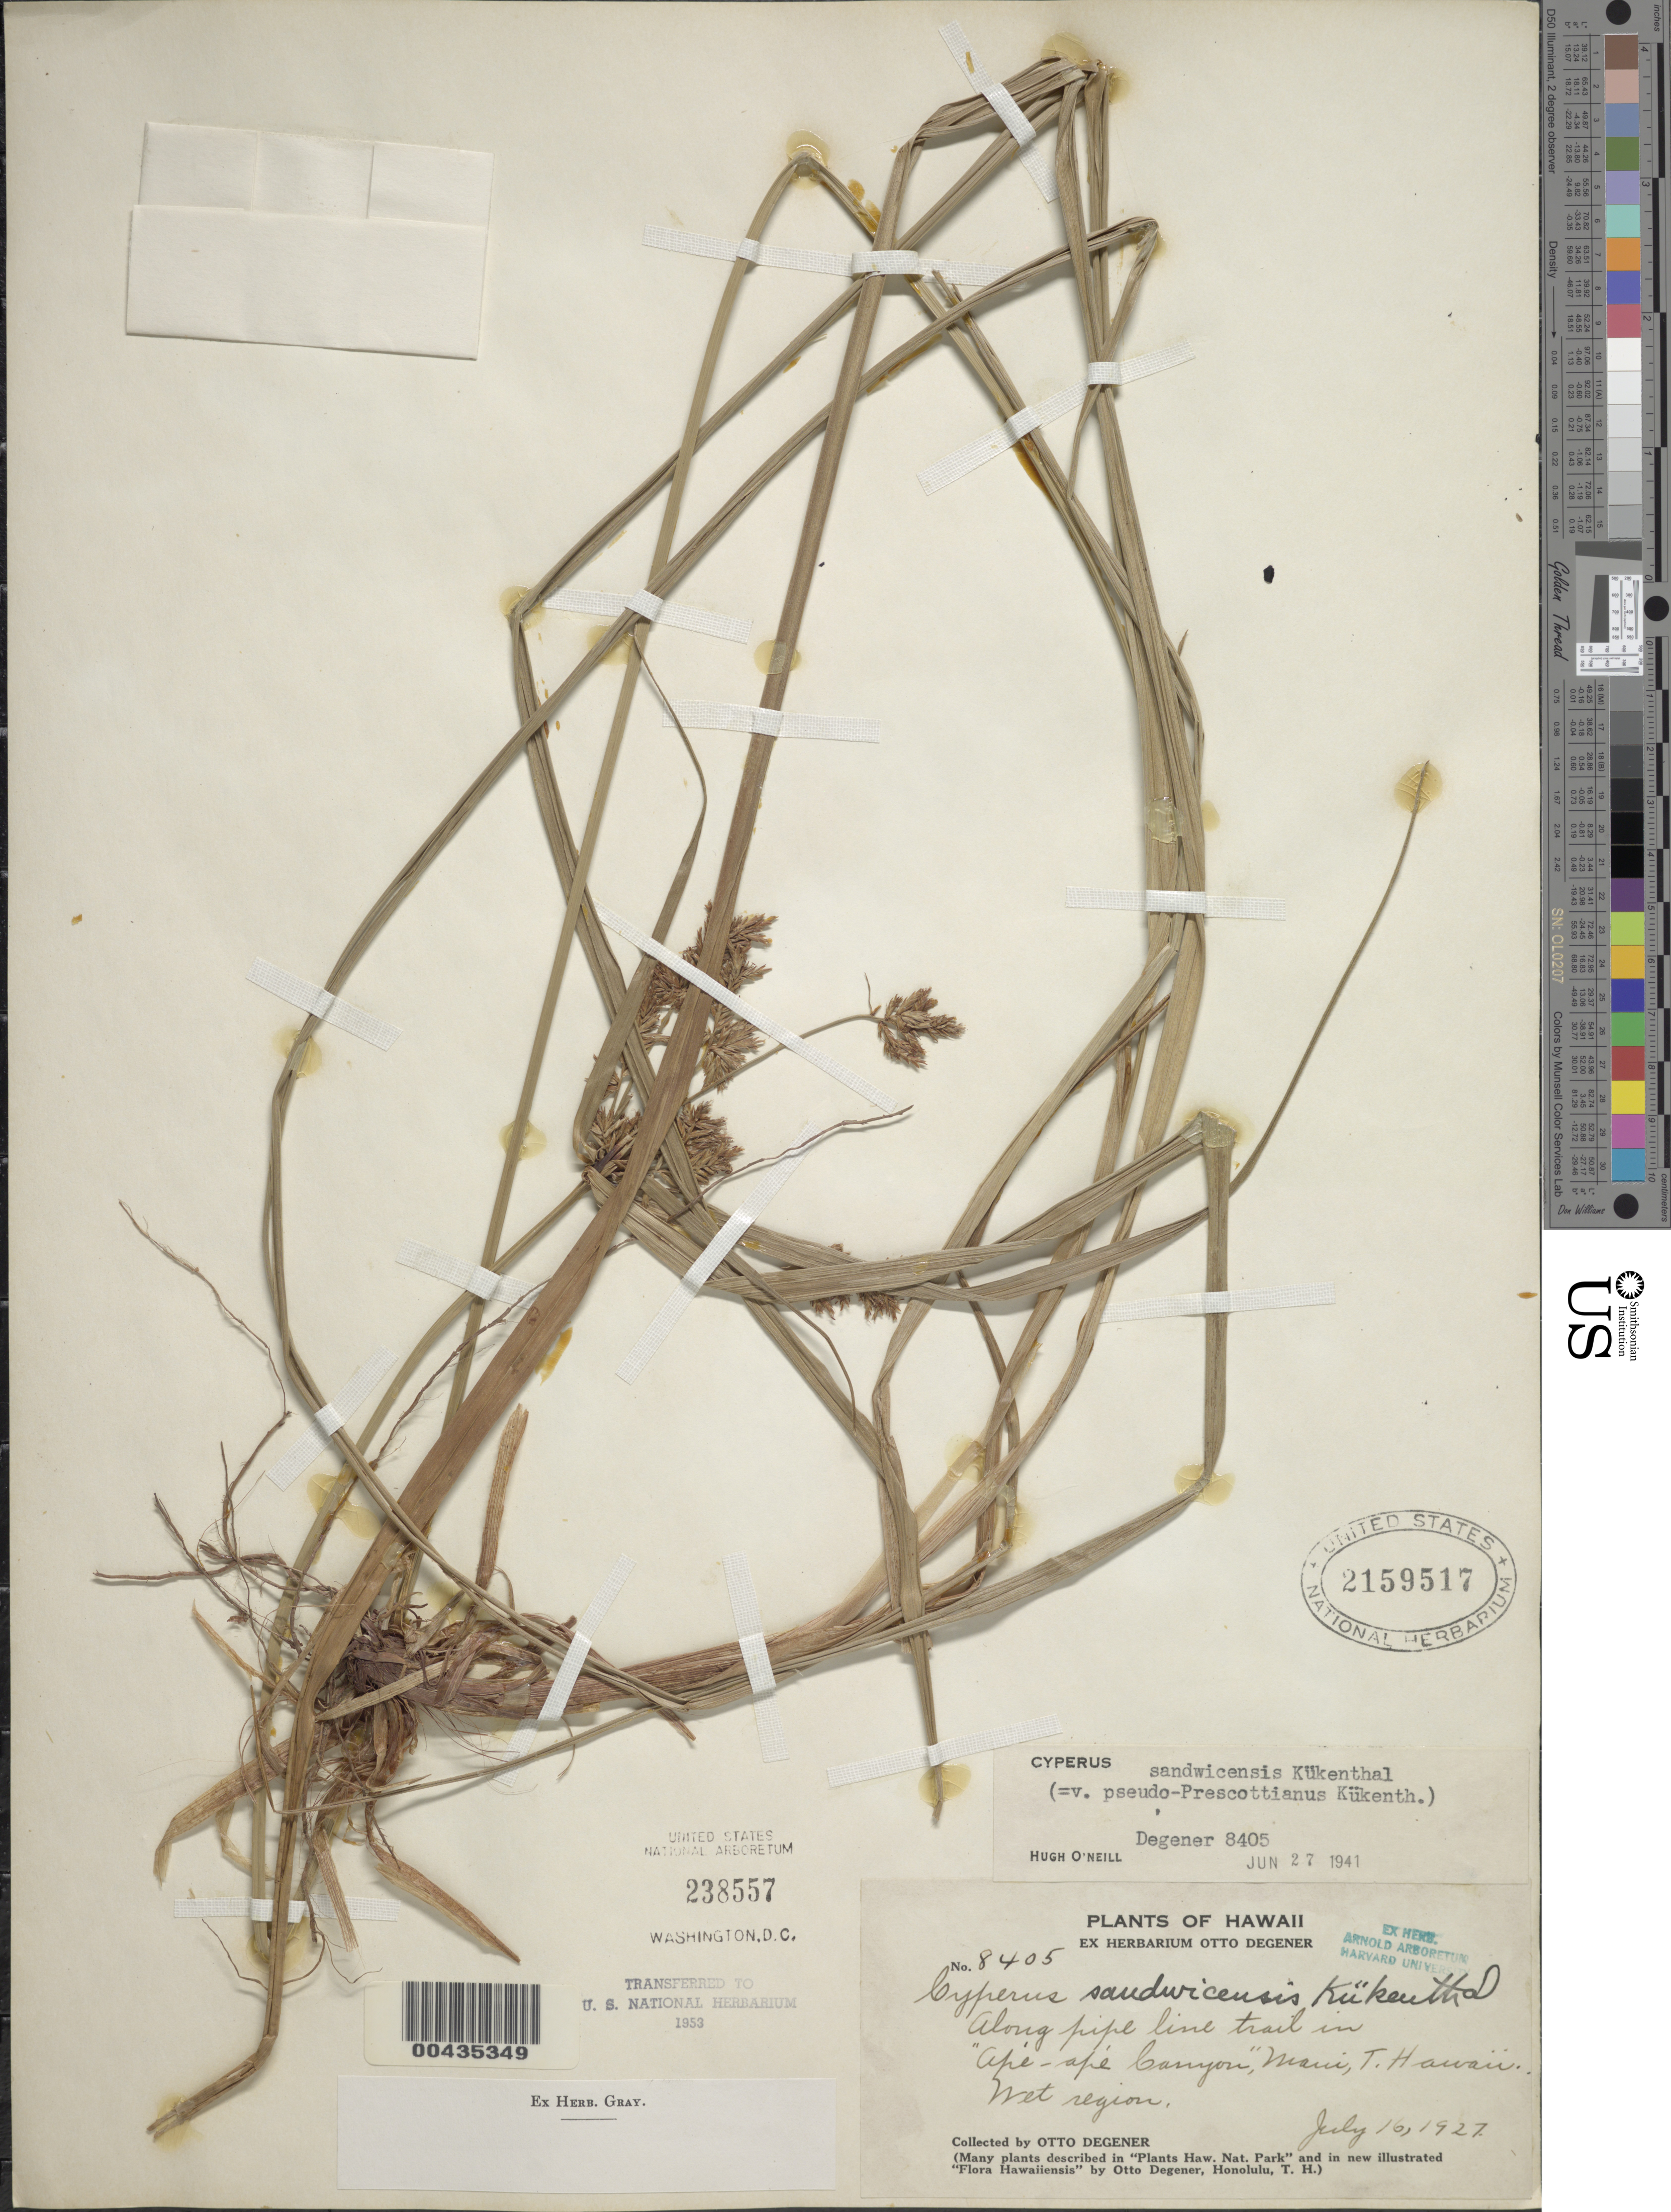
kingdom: Plantae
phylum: Tracheophyta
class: Liliopsida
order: Poales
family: Cyperaceae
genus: Cyperus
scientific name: Cyperus sandwicensis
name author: Kük.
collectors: O. Degener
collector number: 8405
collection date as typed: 16 Jul 1927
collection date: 1927-07-16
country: United States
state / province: Hawaii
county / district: Maui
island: Maui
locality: Along pipe line trail in Ape-ape Canyon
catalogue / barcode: US 238557